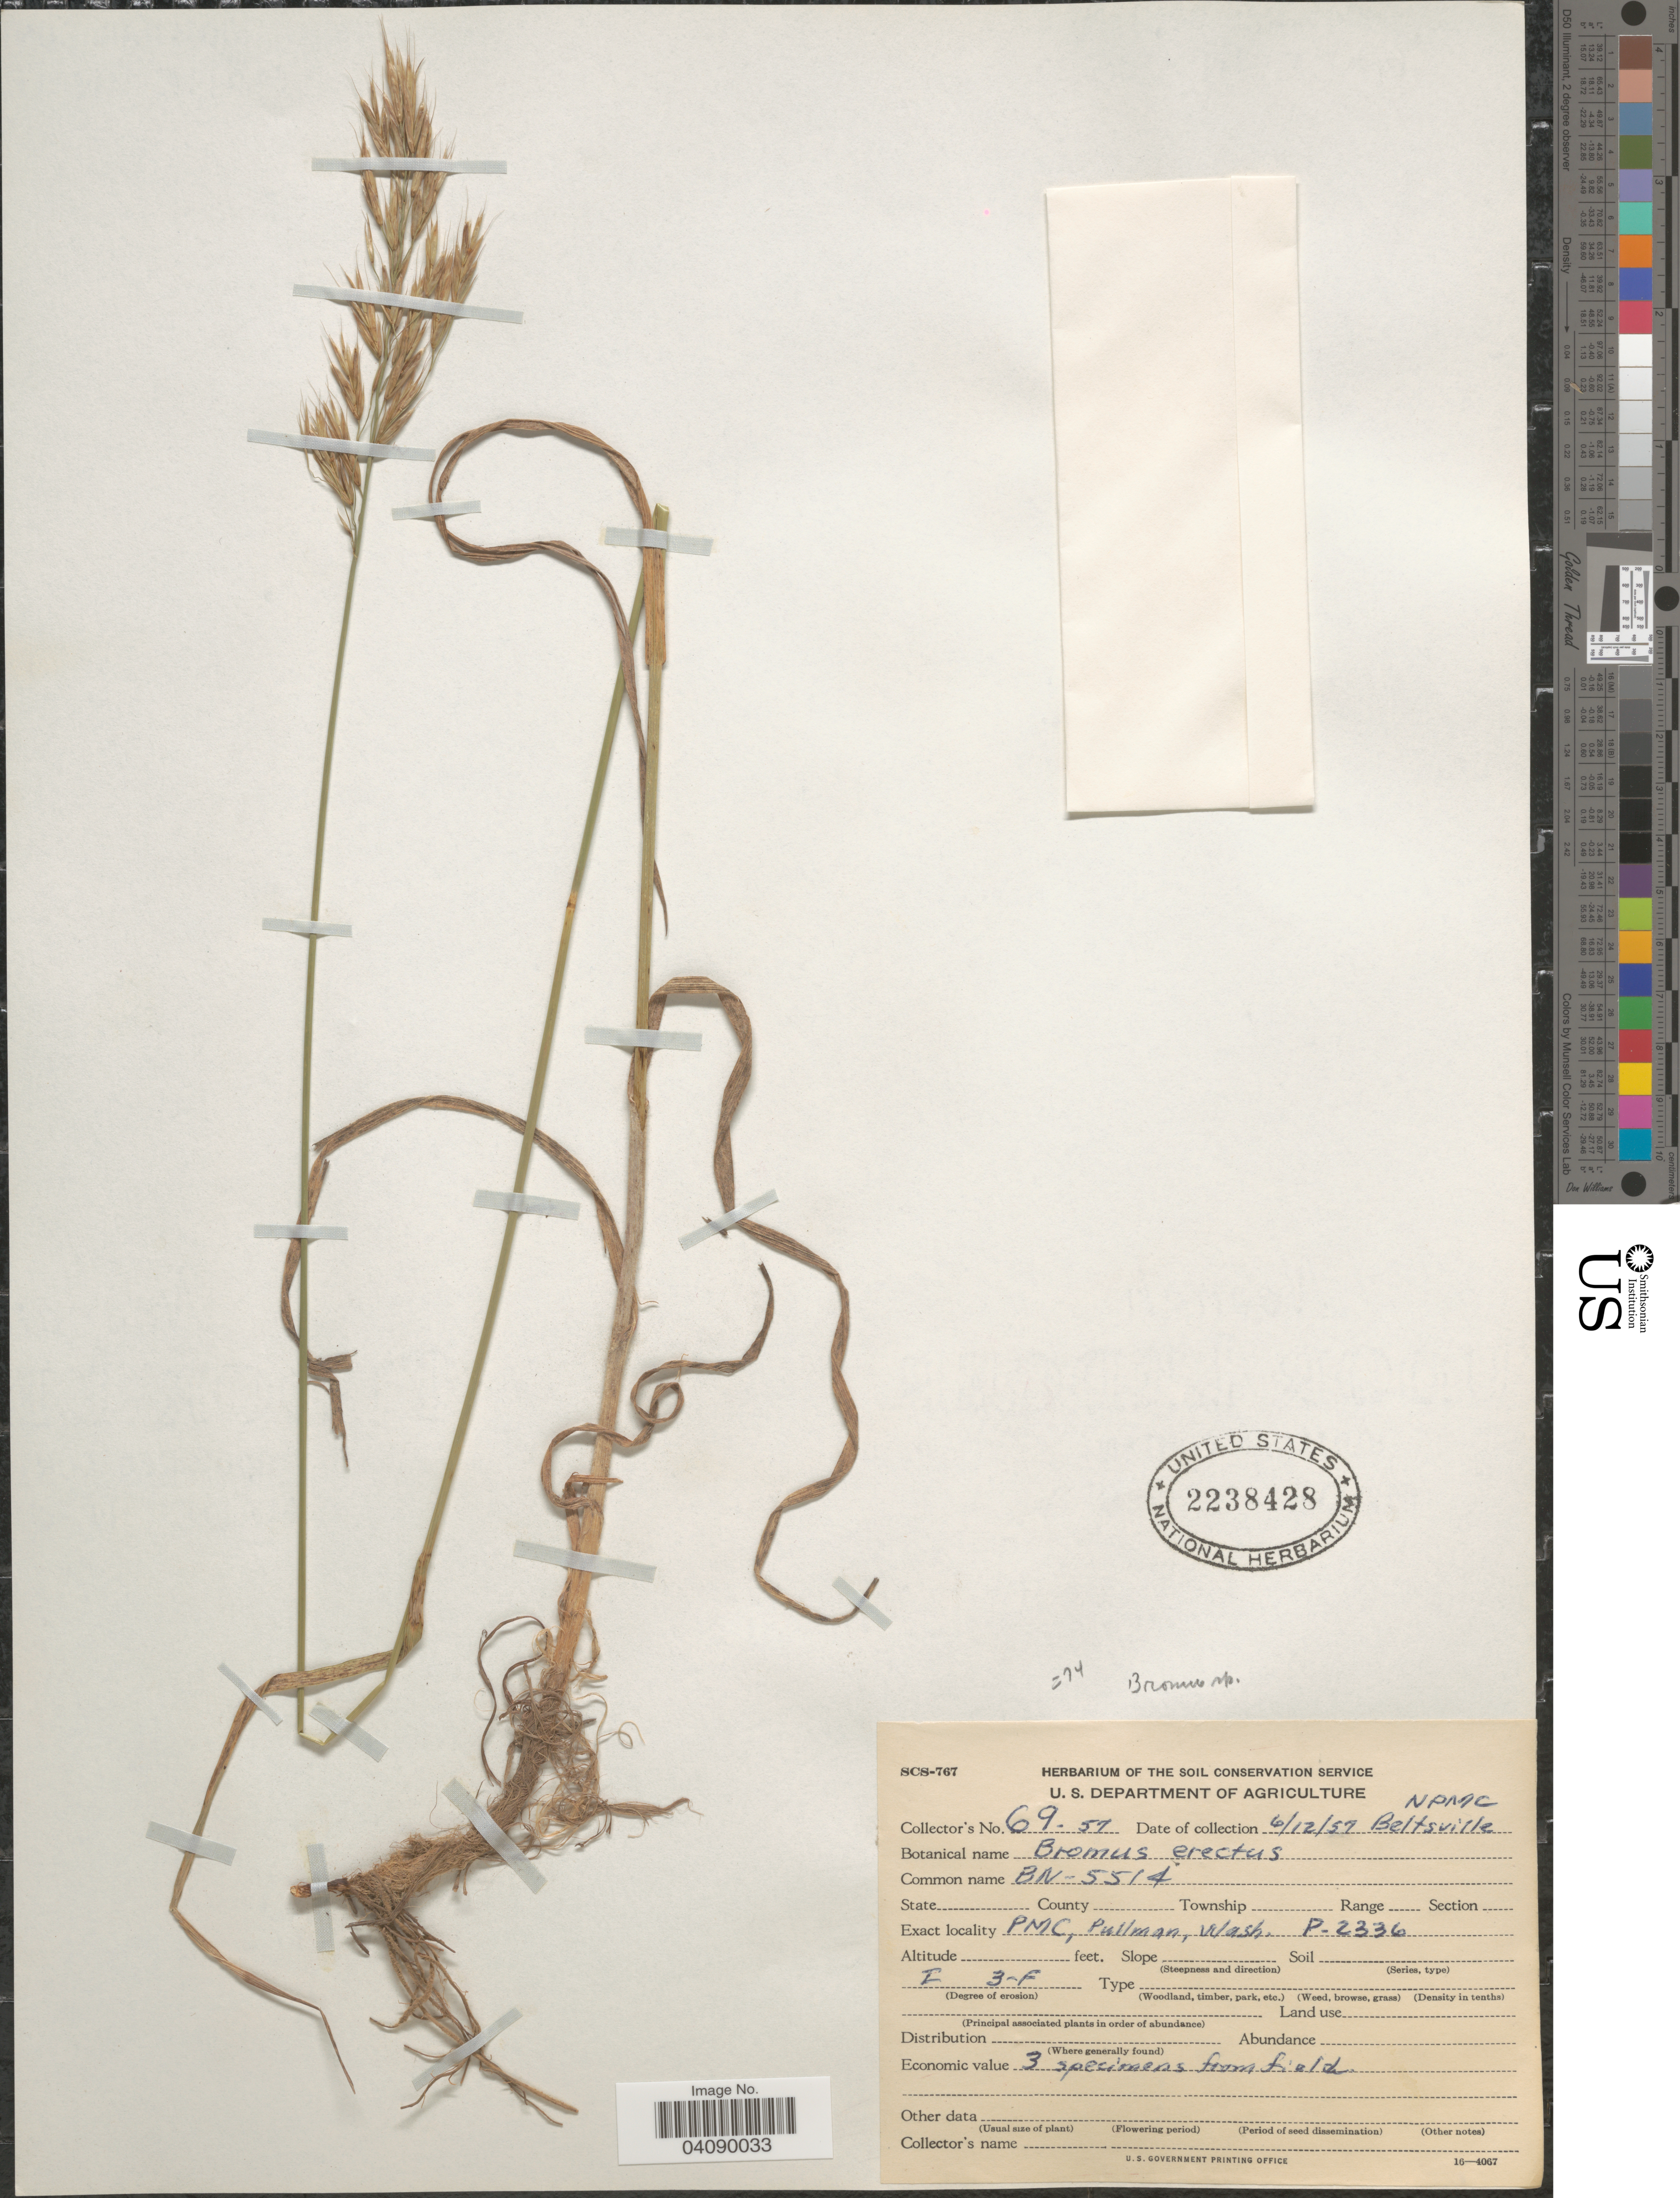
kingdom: Plantae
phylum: Tracheophyta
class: Liliopsida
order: Poales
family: Poaceae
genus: Bromus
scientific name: Bromus sp.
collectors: Herbarium of the Soil Conservation Service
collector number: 69-57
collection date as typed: Transcribed d/m/y: 12/6/57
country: United States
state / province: Washington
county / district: Whitman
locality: NPMC Beltsville. PMC, Pullman.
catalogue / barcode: US 2238428